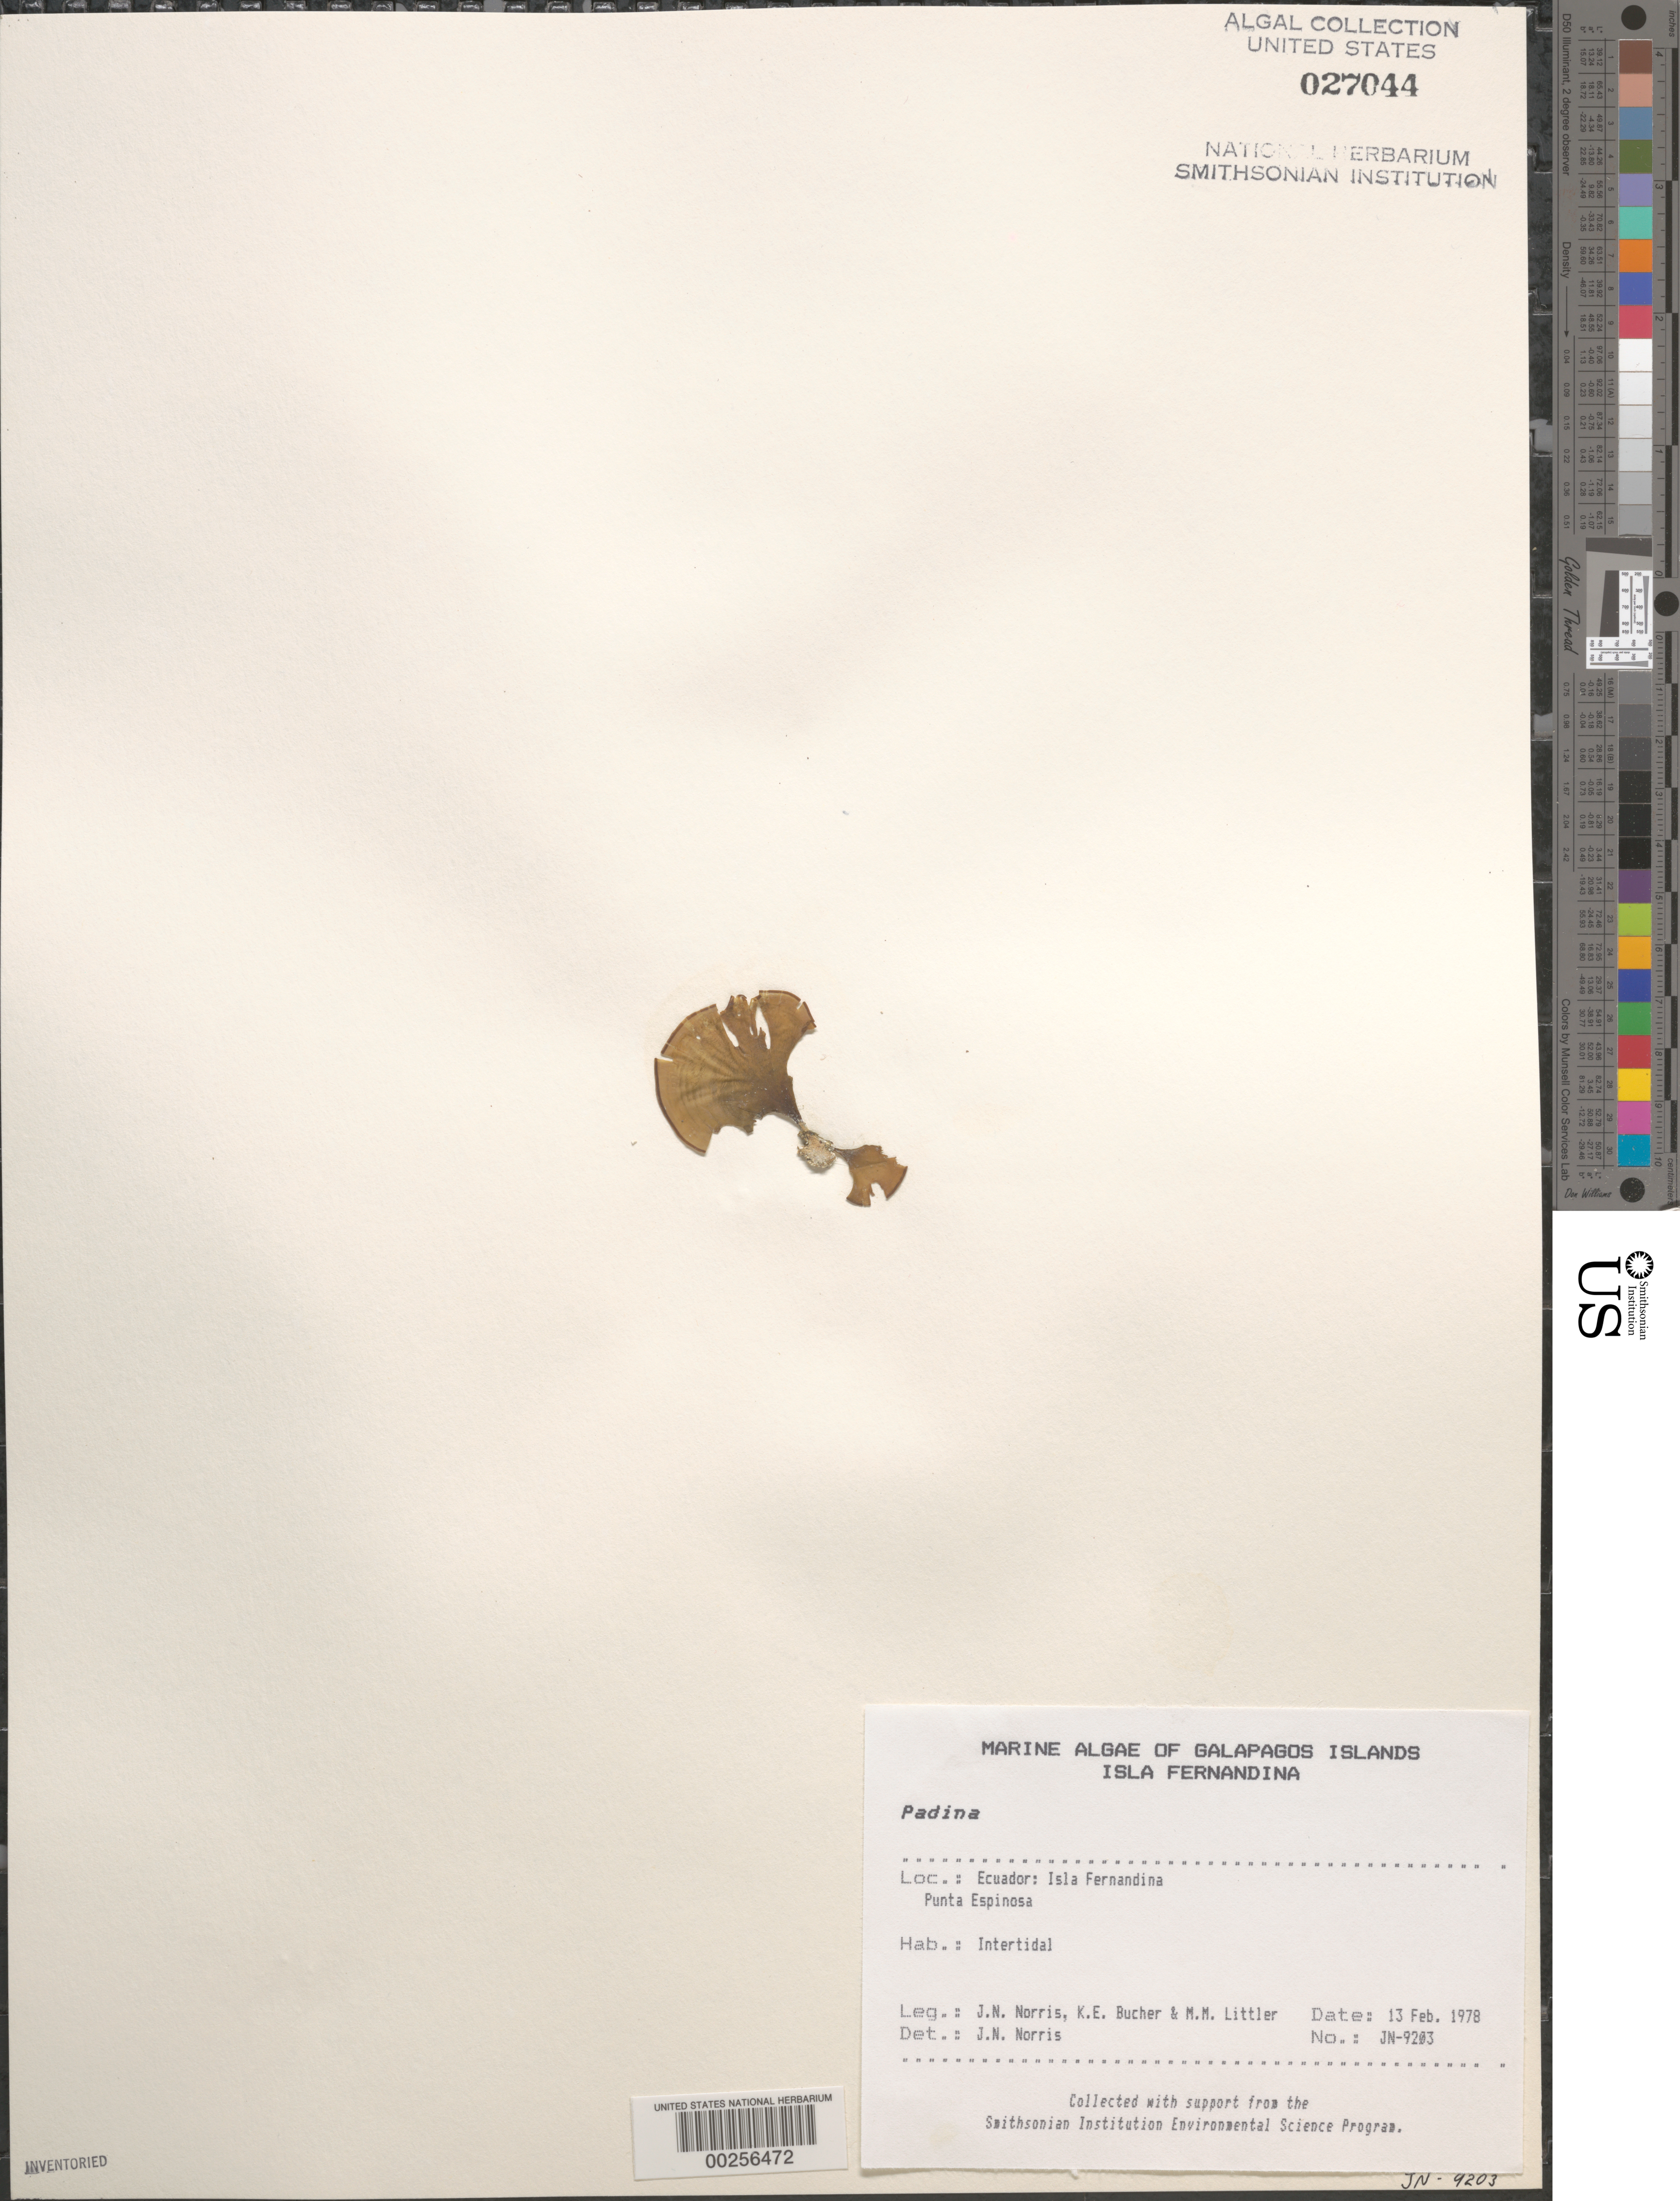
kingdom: Chromista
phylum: Ochrophyta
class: Phaeophyceae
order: Dictyotales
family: Dictyotaceae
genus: Padina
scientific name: Padina sp.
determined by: Norris, James N.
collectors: J. N. Norris, K. E. Bucher & M. M. Littler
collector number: JN-9203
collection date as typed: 13 Feb 1978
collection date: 1978-02-13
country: Ecuador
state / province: Colón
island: Fernandina [Narborough]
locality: Punta Espinosa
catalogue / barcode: US 27044